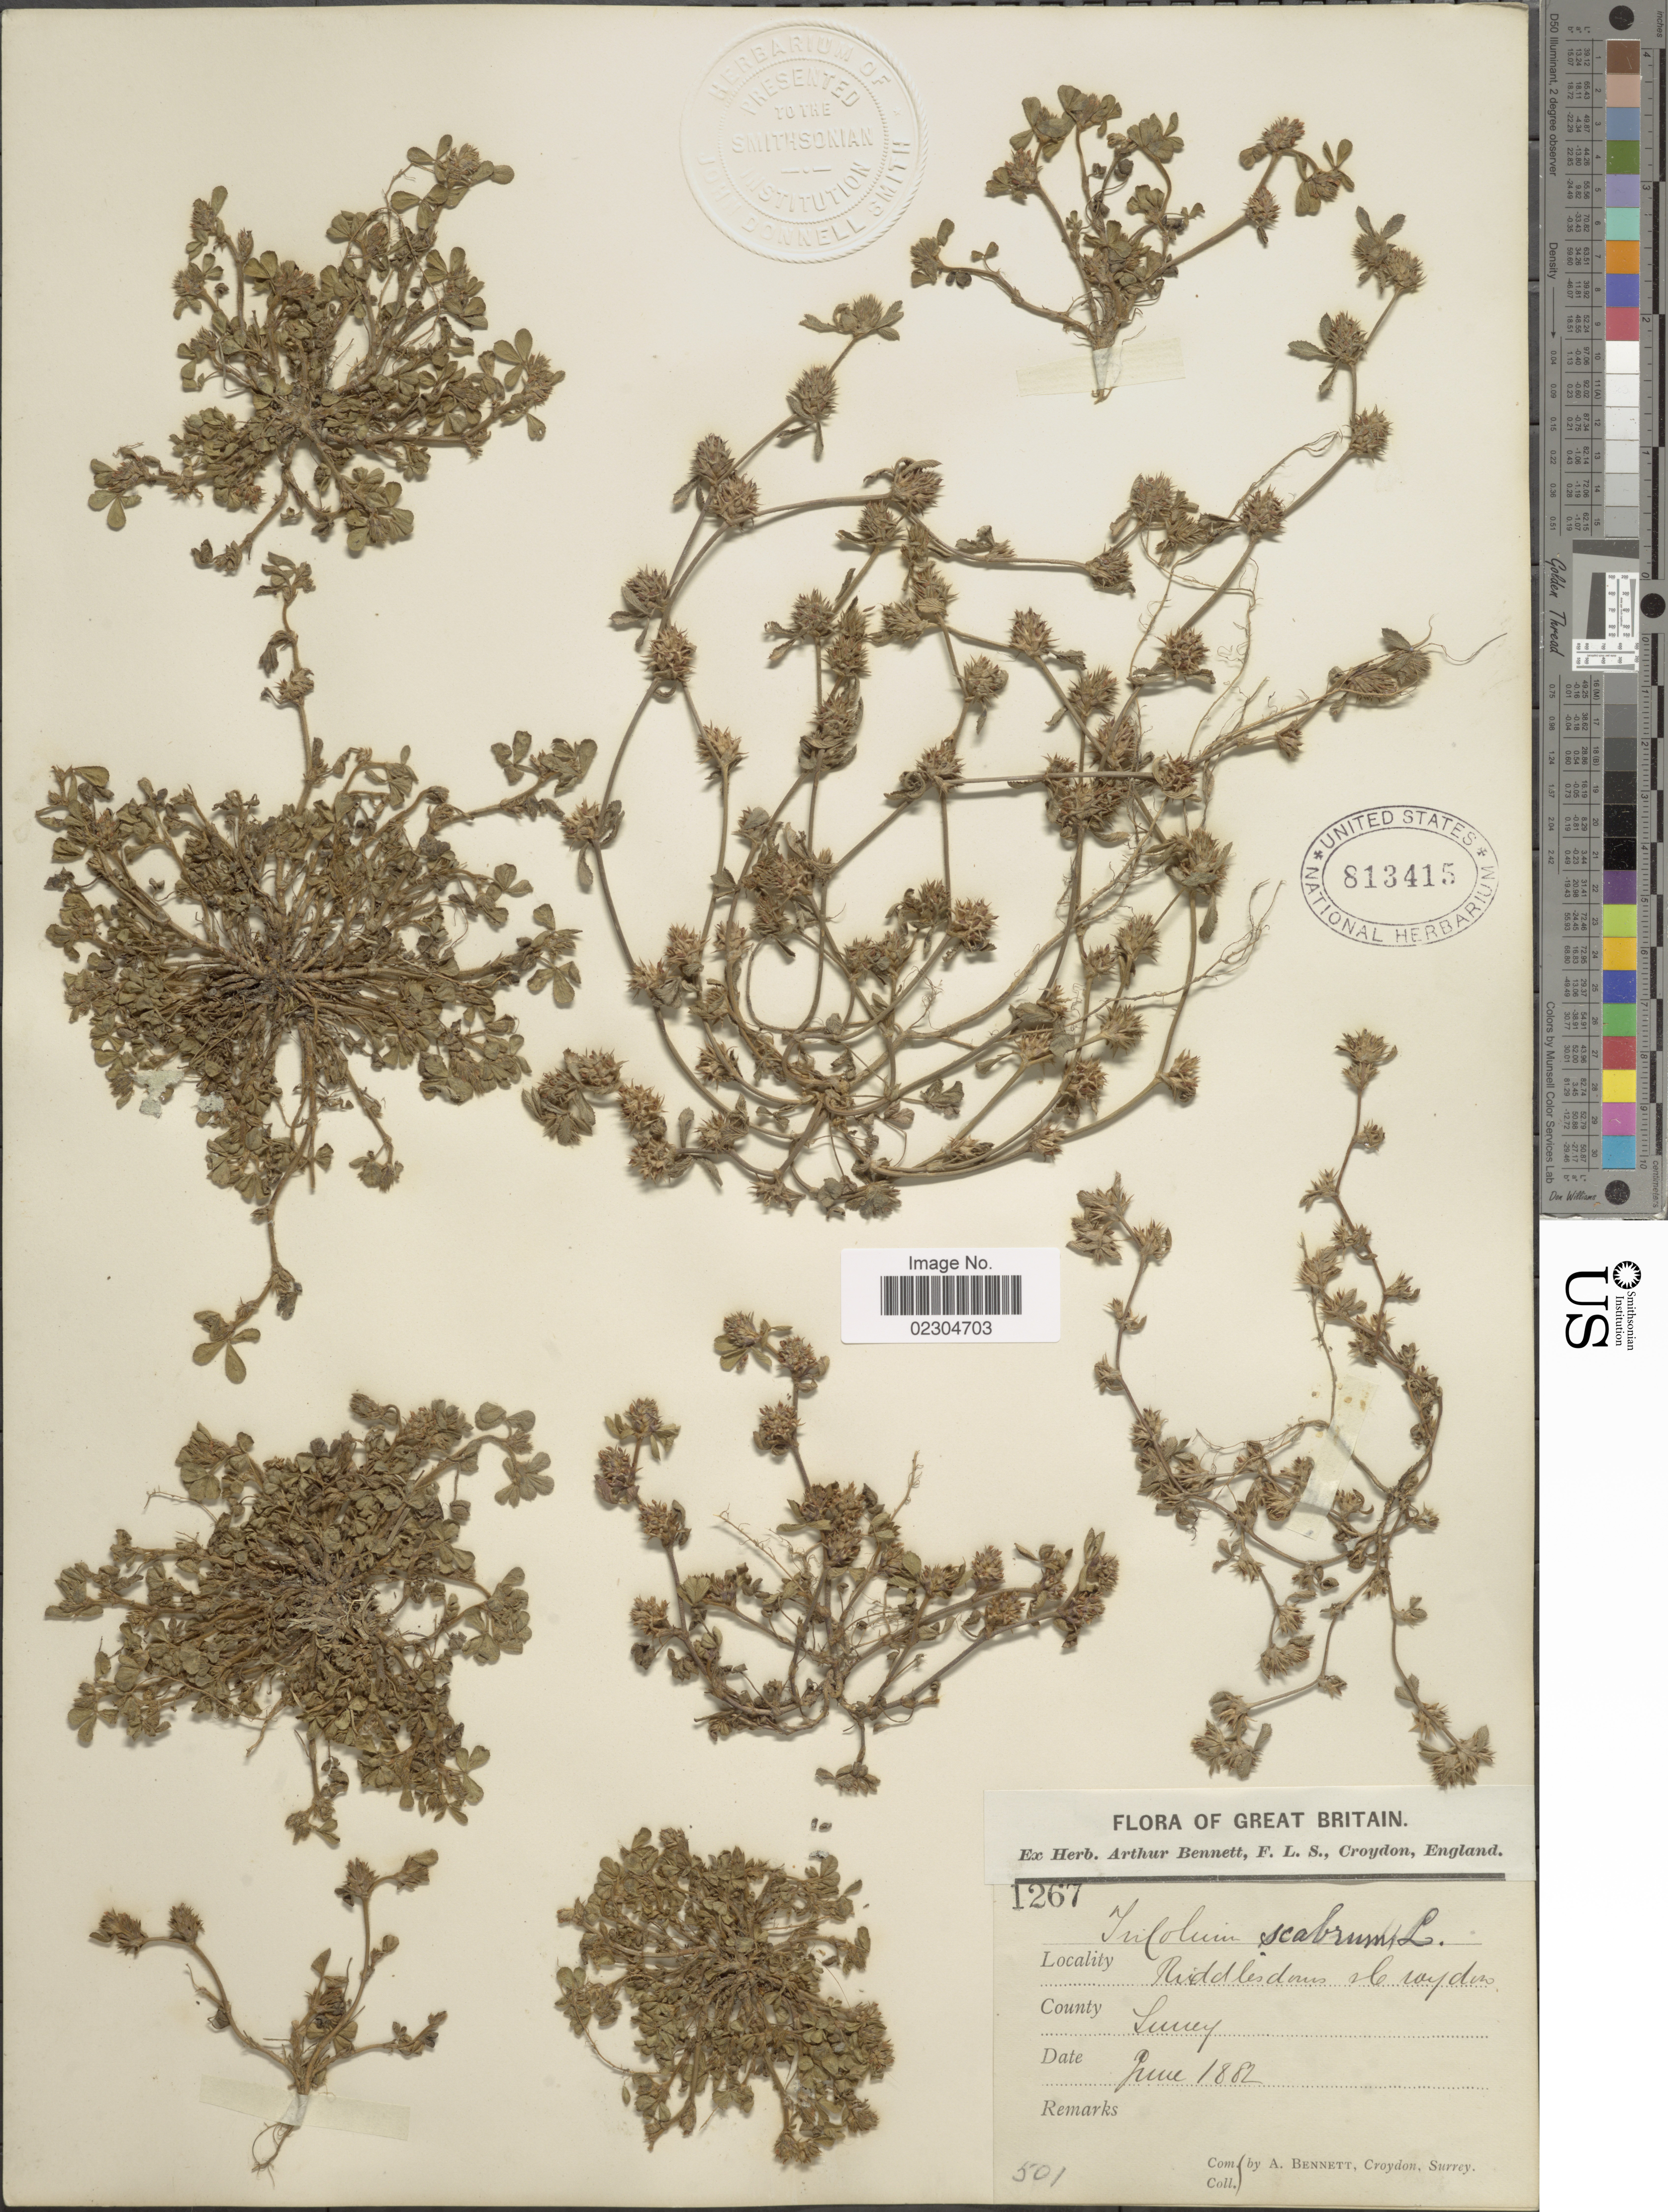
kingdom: Plantae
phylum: Tracheophyta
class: Magnoliopsida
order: Fabales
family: Fabaceae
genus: Trifolium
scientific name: Trifolium scabrum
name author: L.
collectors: A. Bennett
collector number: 1267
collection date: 1882-06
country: United Kingdom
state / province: England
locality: Riddlesdown Croydon, County Surrey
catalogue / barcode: US 813415